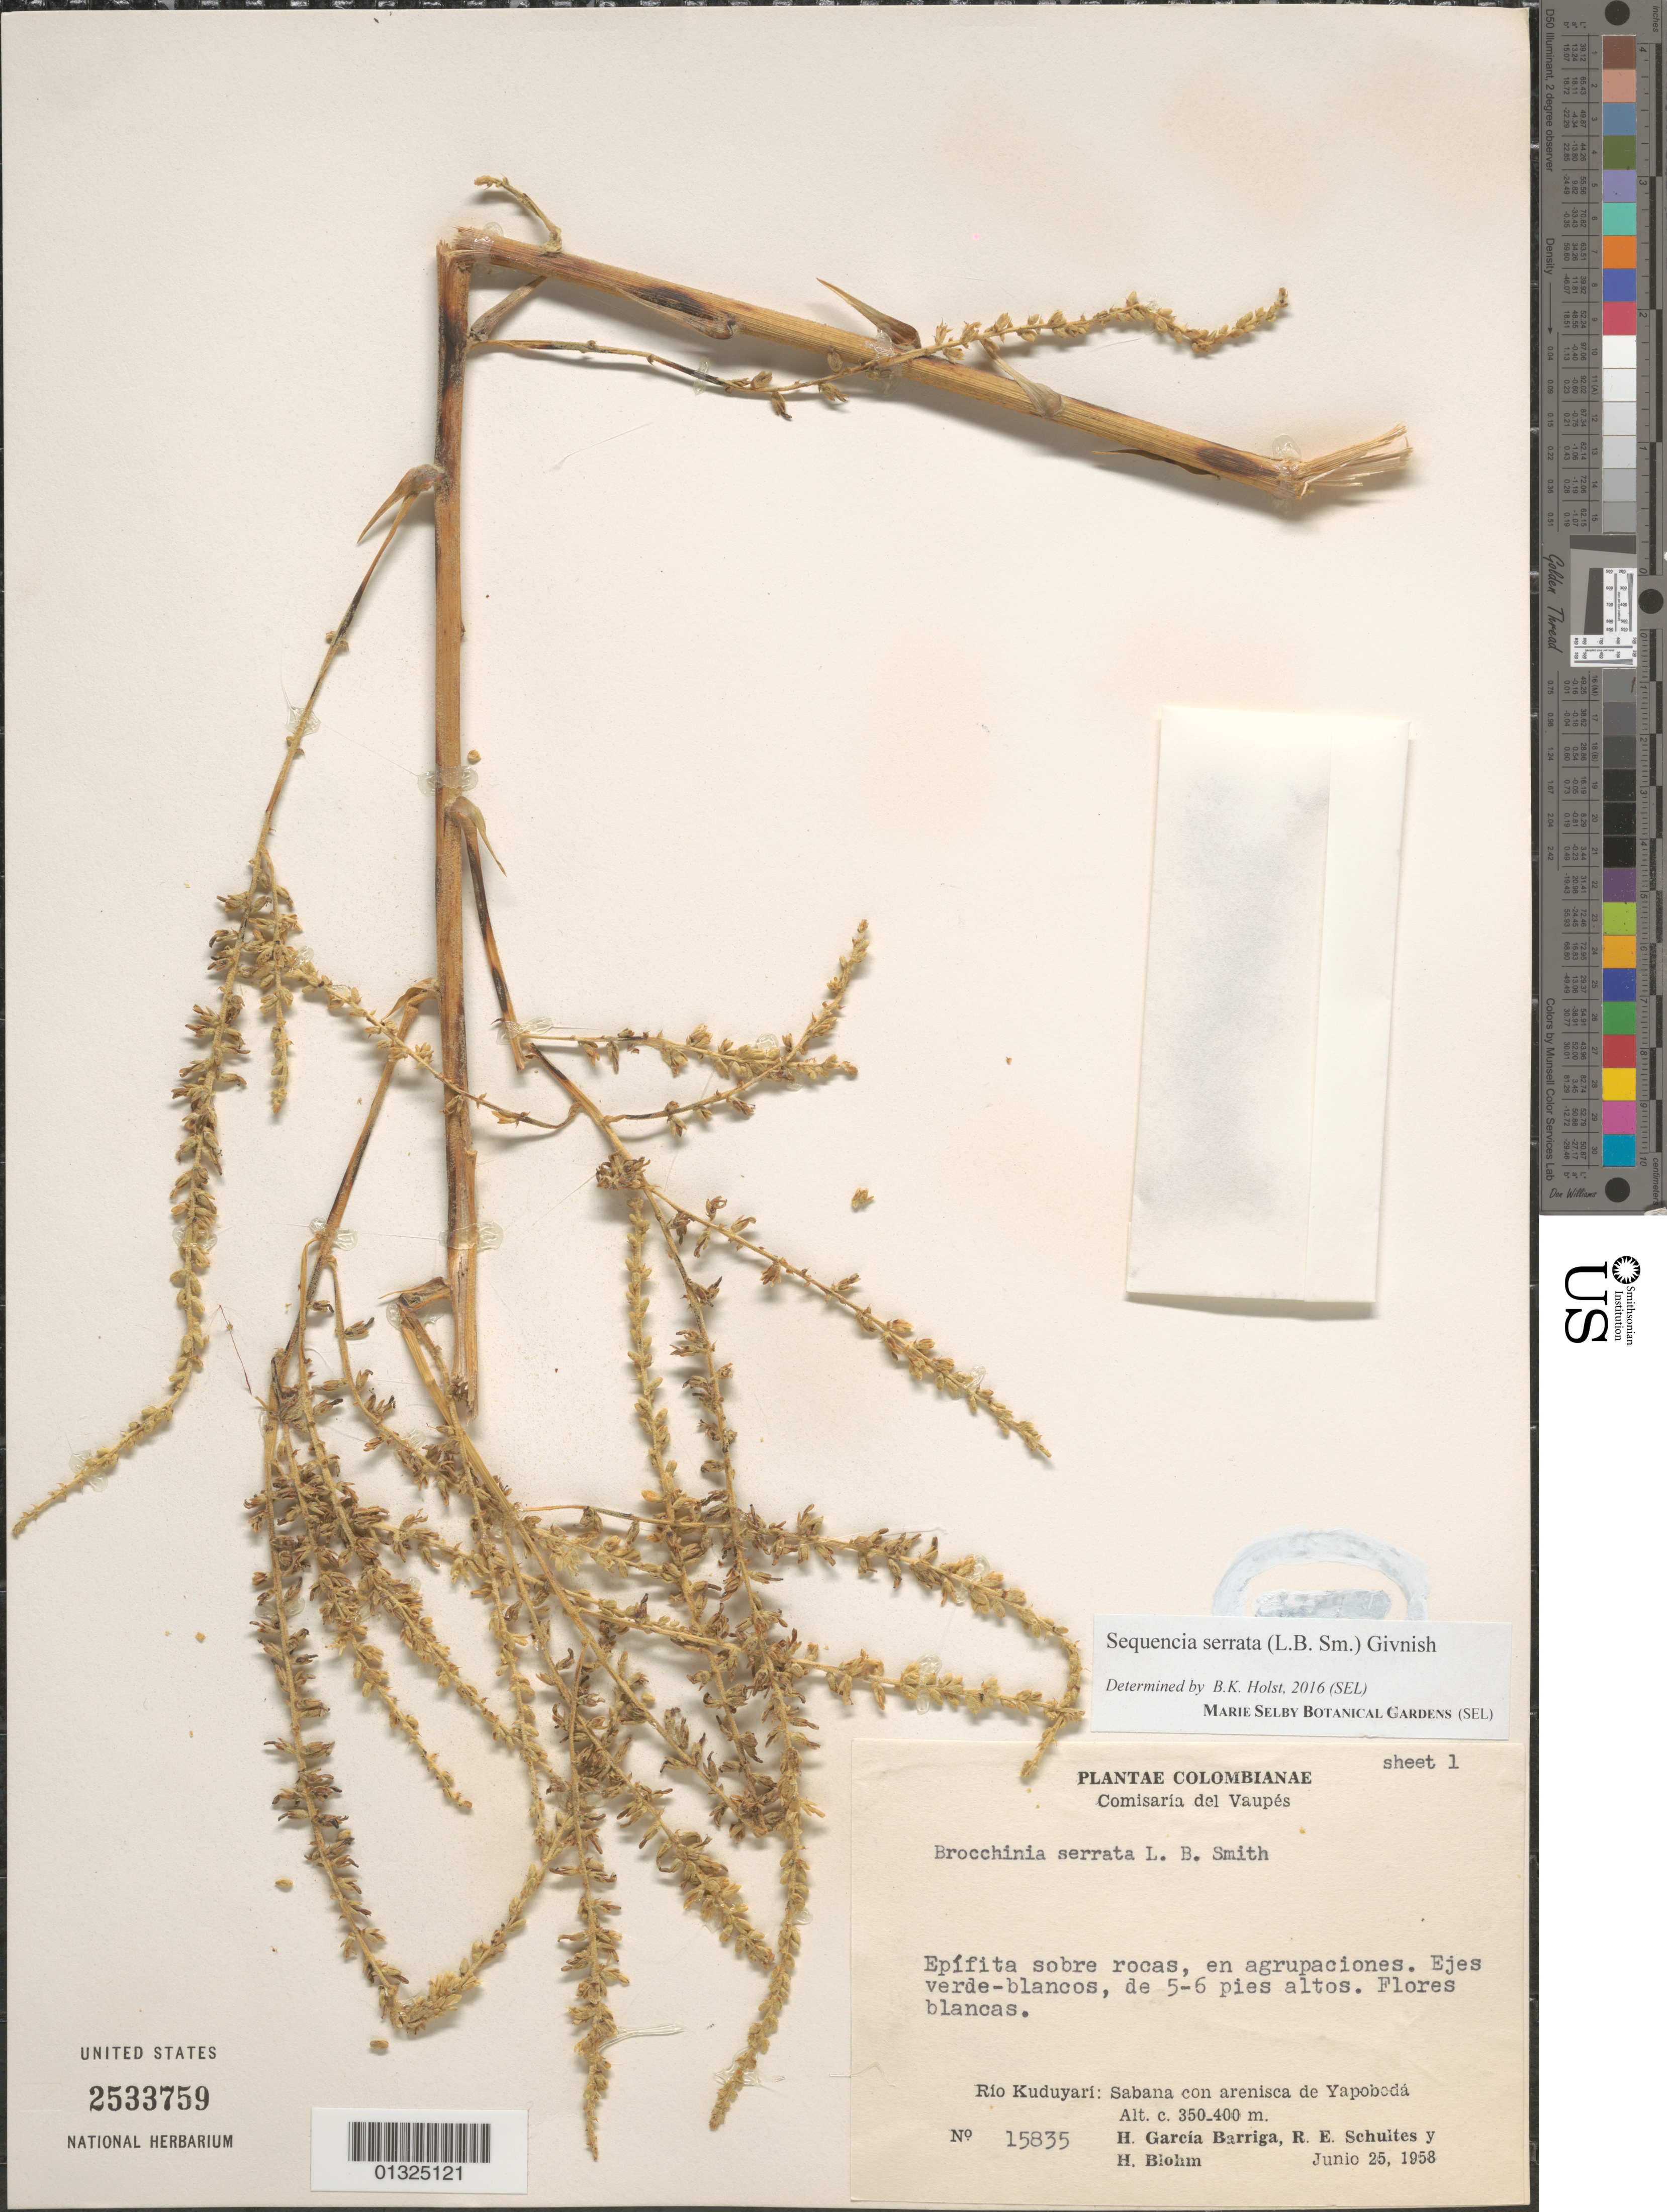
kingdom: Plantae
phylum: Tracheophyta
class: Liliopsida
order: Poales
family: Bromeliaceae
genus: Sequencia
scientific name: Sequencia serrata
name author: (L.B. Sm.) Givnish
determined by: Holst, Bruce K.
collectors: H. García Barriga, R. E. Schultes & H. Blohm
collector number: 15835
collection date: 1958-06-25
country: Colombia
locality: Yapoboda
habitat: Sabana con arenisca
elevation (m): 350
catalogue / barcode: US 2533759